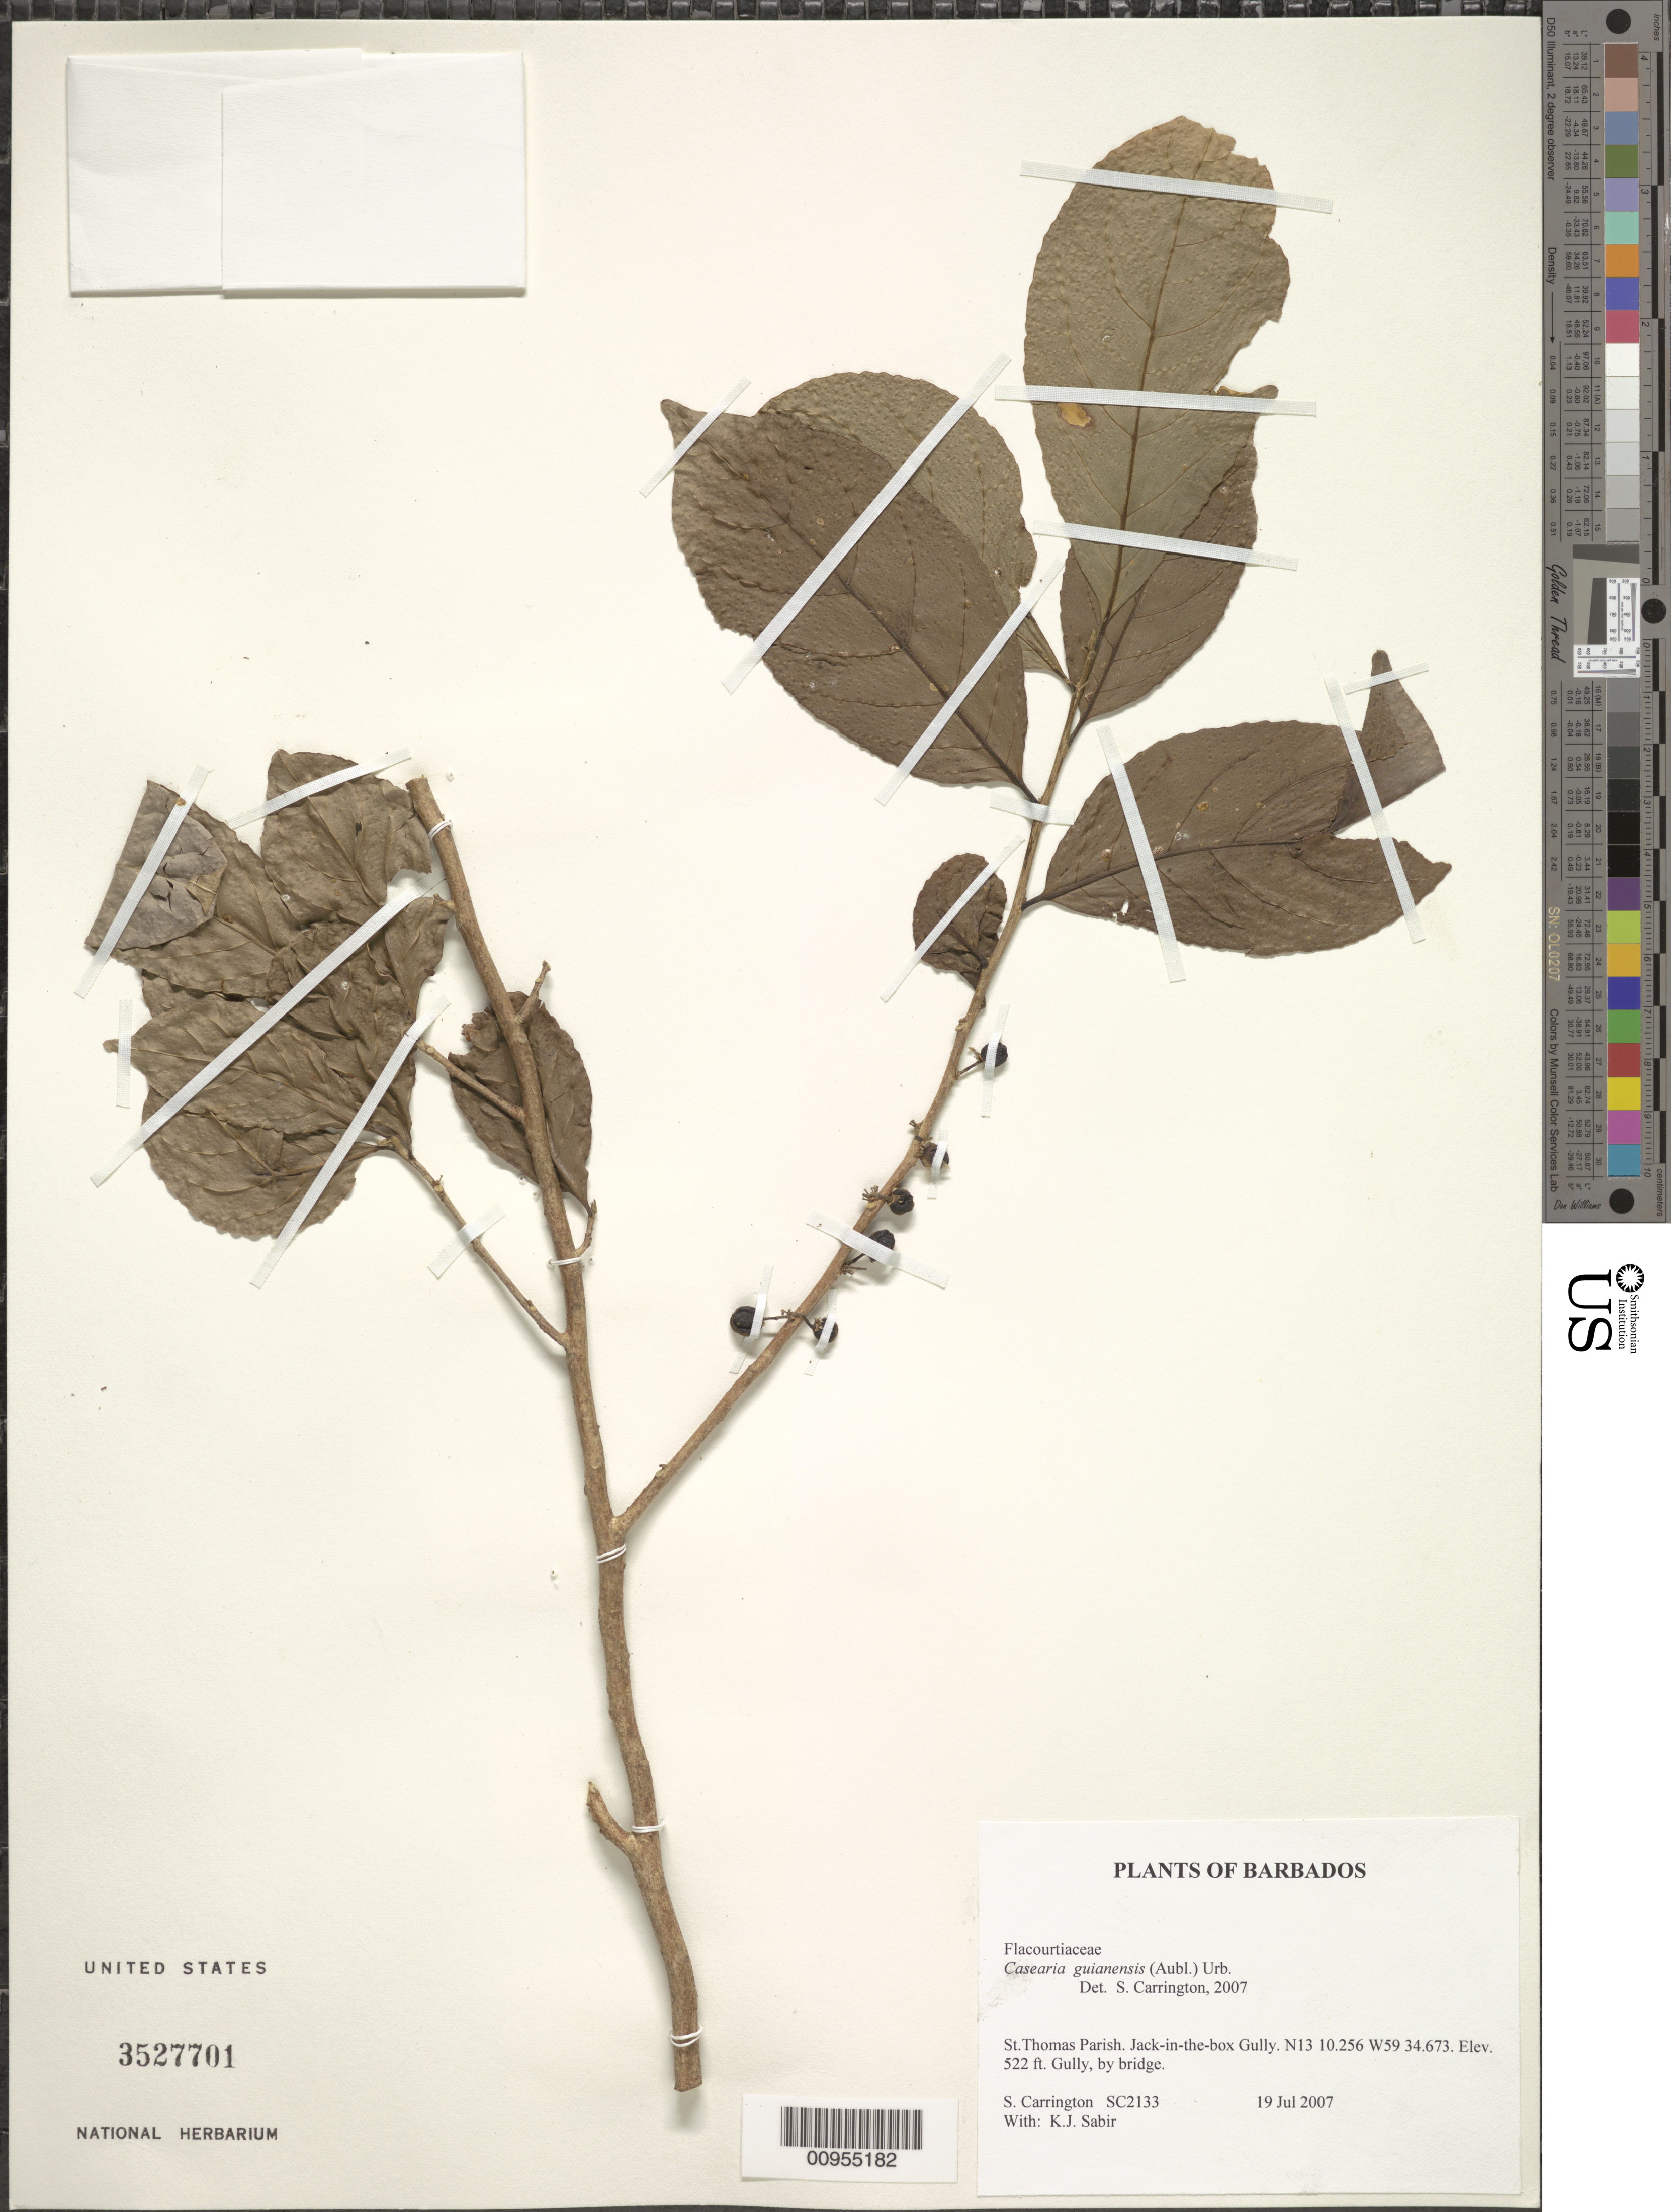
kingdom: Plantae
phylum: Tracheophyta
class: Magnoliopsida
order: Malpighiales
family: Salicaceae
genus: Casearia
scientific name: Casearia guianensis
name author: (Aubl.) Urb.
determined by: Carrington, C. M. S.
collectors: C. M. S. Carrington & K. Sabir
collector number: SC 2133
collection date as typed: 19 Jul 2007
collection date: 2007-07-19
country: Barbados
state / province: Saint Thomas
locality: Jack-in-the-box Gully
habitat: gully, by bridge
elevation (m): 159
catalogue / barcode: US 3527701